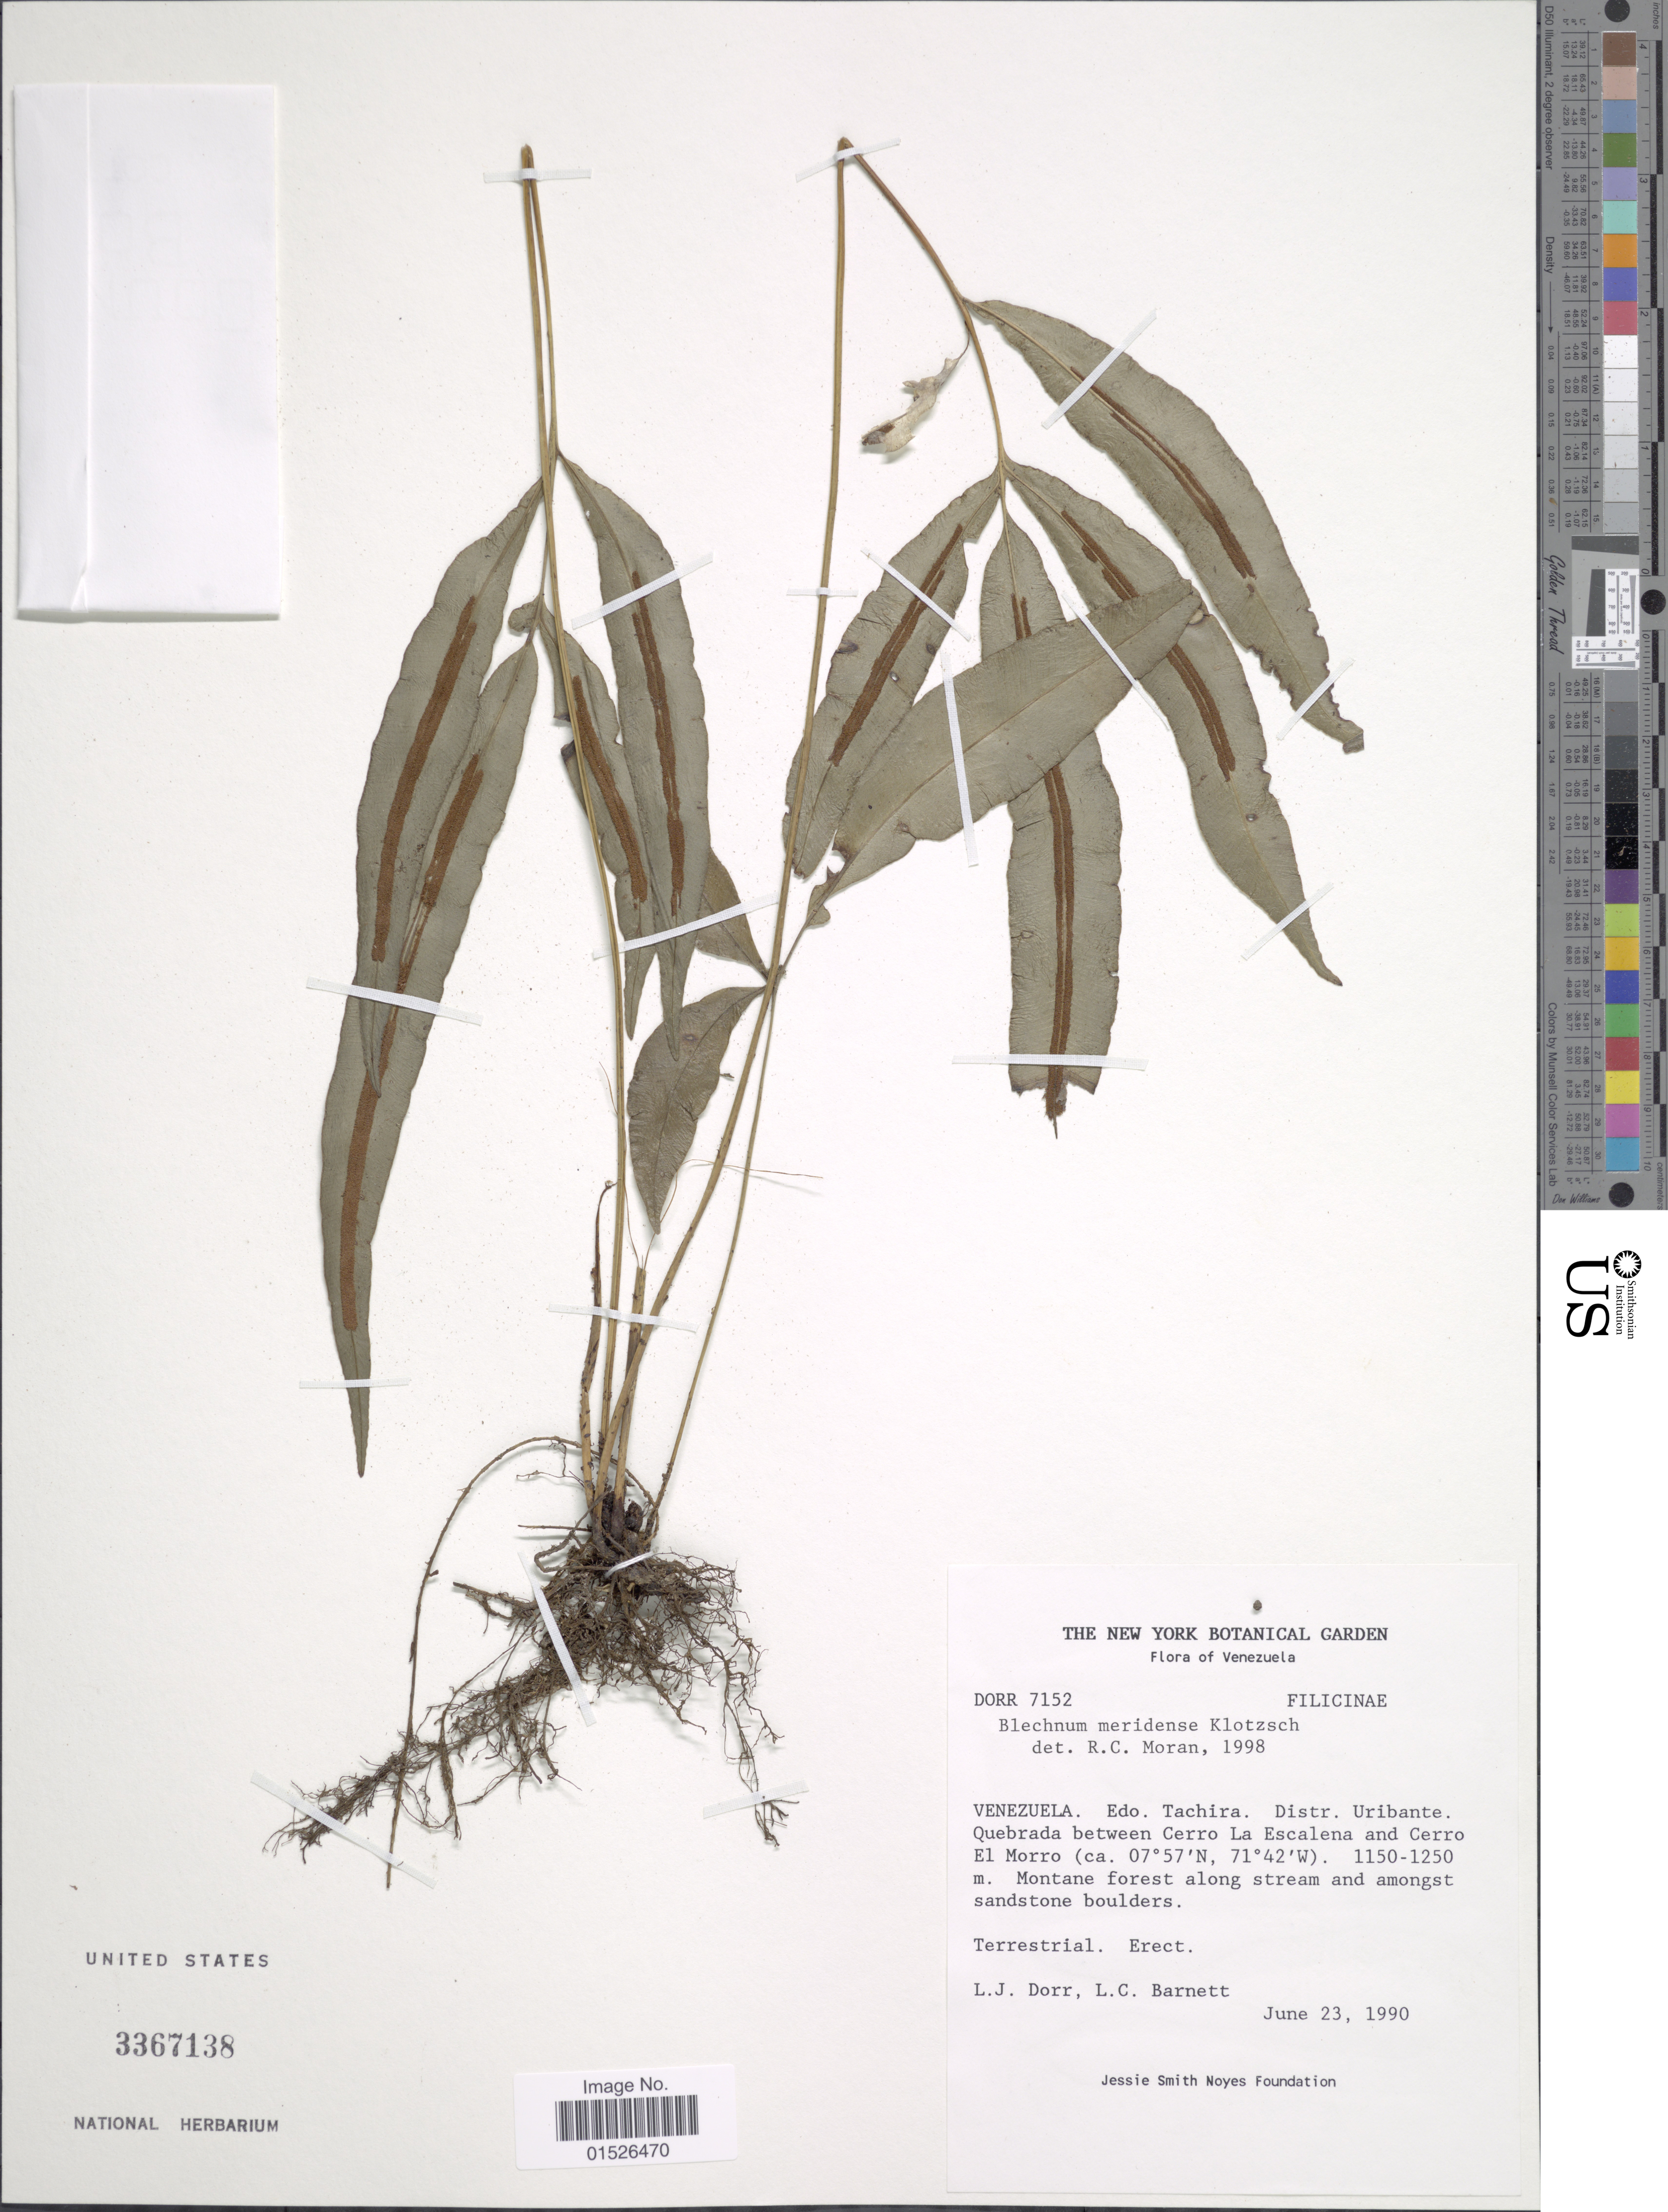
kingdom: Plantae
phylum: Tracheophyta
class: Polypodiopsida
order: Polypodiales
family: Blechnaceae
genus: Blechnum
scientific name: Blechnum meridense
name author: Klotzsch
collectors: L. J. Dorr & L. C. Barnett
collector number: DORR 7152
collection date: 1990-06-23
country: Venezuela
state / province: Táchira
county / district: Uribante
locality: Quebrada between Cerro La Escalena and Cerro El Morro.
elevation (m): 1150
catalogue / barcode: US 3367138